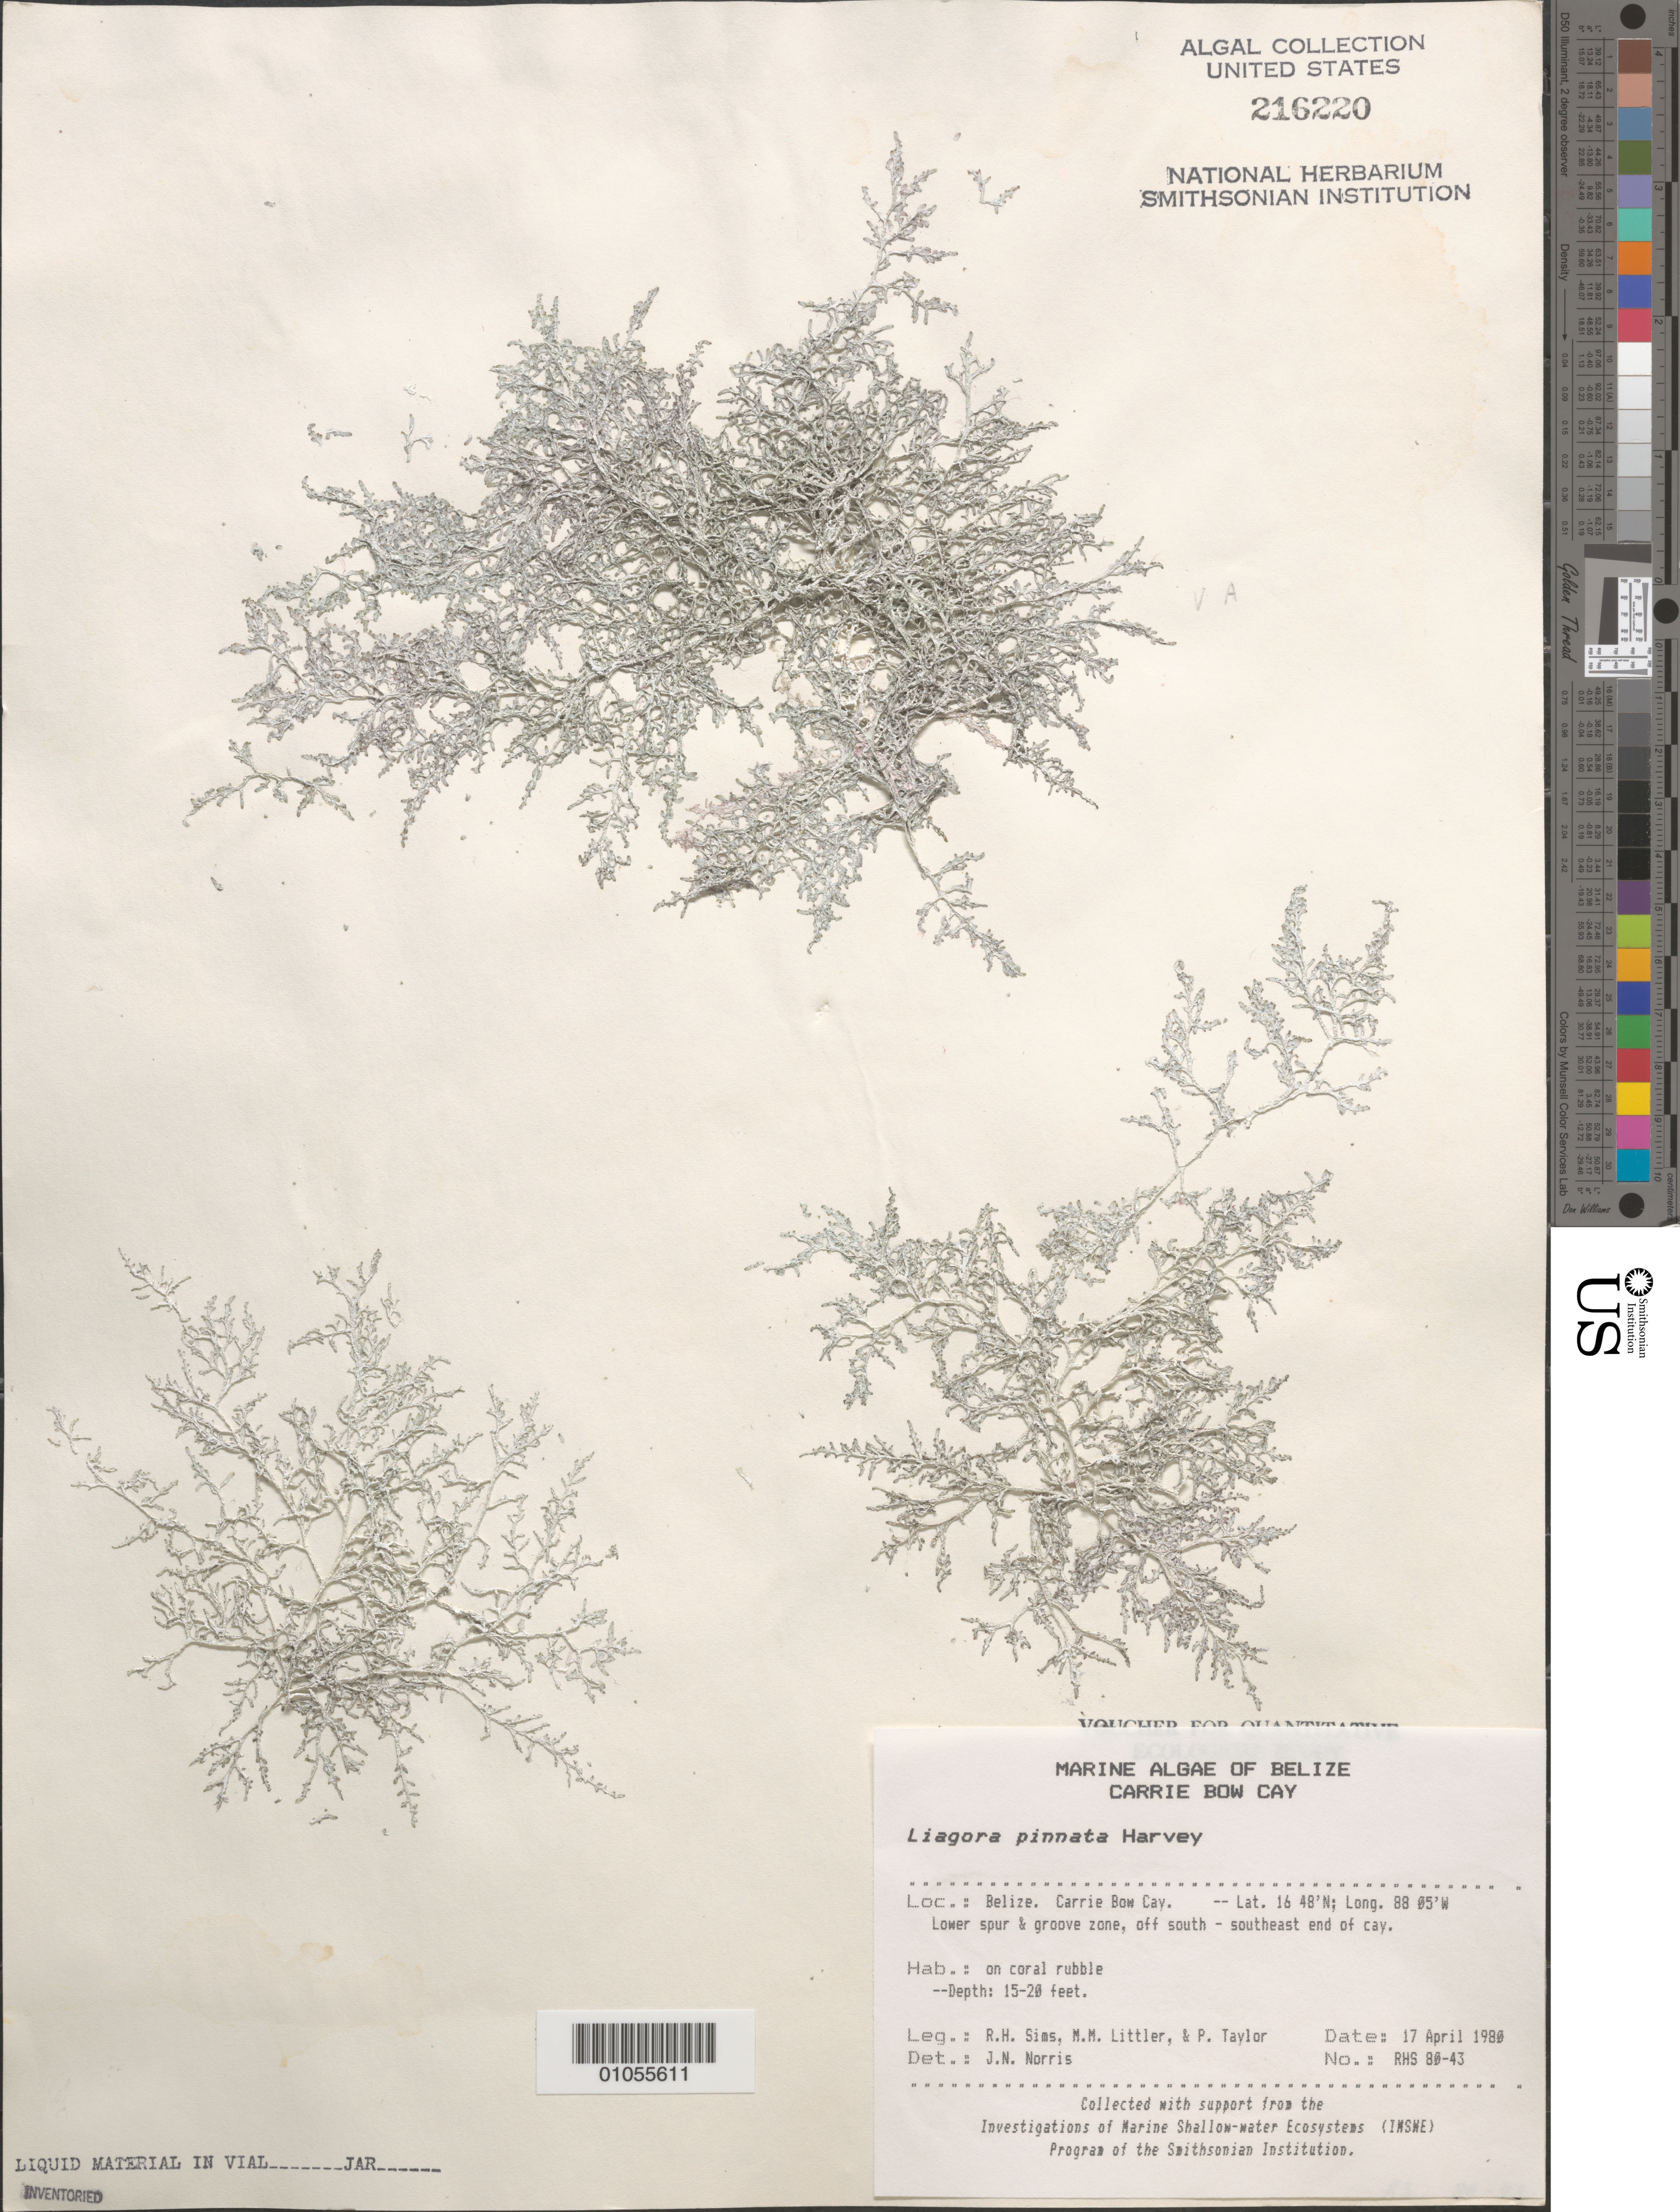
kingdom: Plantae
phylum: Rhodophyta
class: Florideophyceae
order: Nemaliales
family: Liagoraceae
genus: Liagora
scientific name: Liagora pinnata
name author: Harv.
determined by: Norris, James N.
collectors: R. H. Sims, M. M. Littler & P. R. Taylor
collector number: RHS 80-43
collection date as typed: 17 Apr 1980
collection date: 1980-04-17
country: Belize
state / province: Stann Creek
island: Carrie Bow Cay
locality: Lower spur and groove zone, off south southeast end of the cay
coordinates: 16 48'N, 88 05'W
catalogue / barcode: US 216220